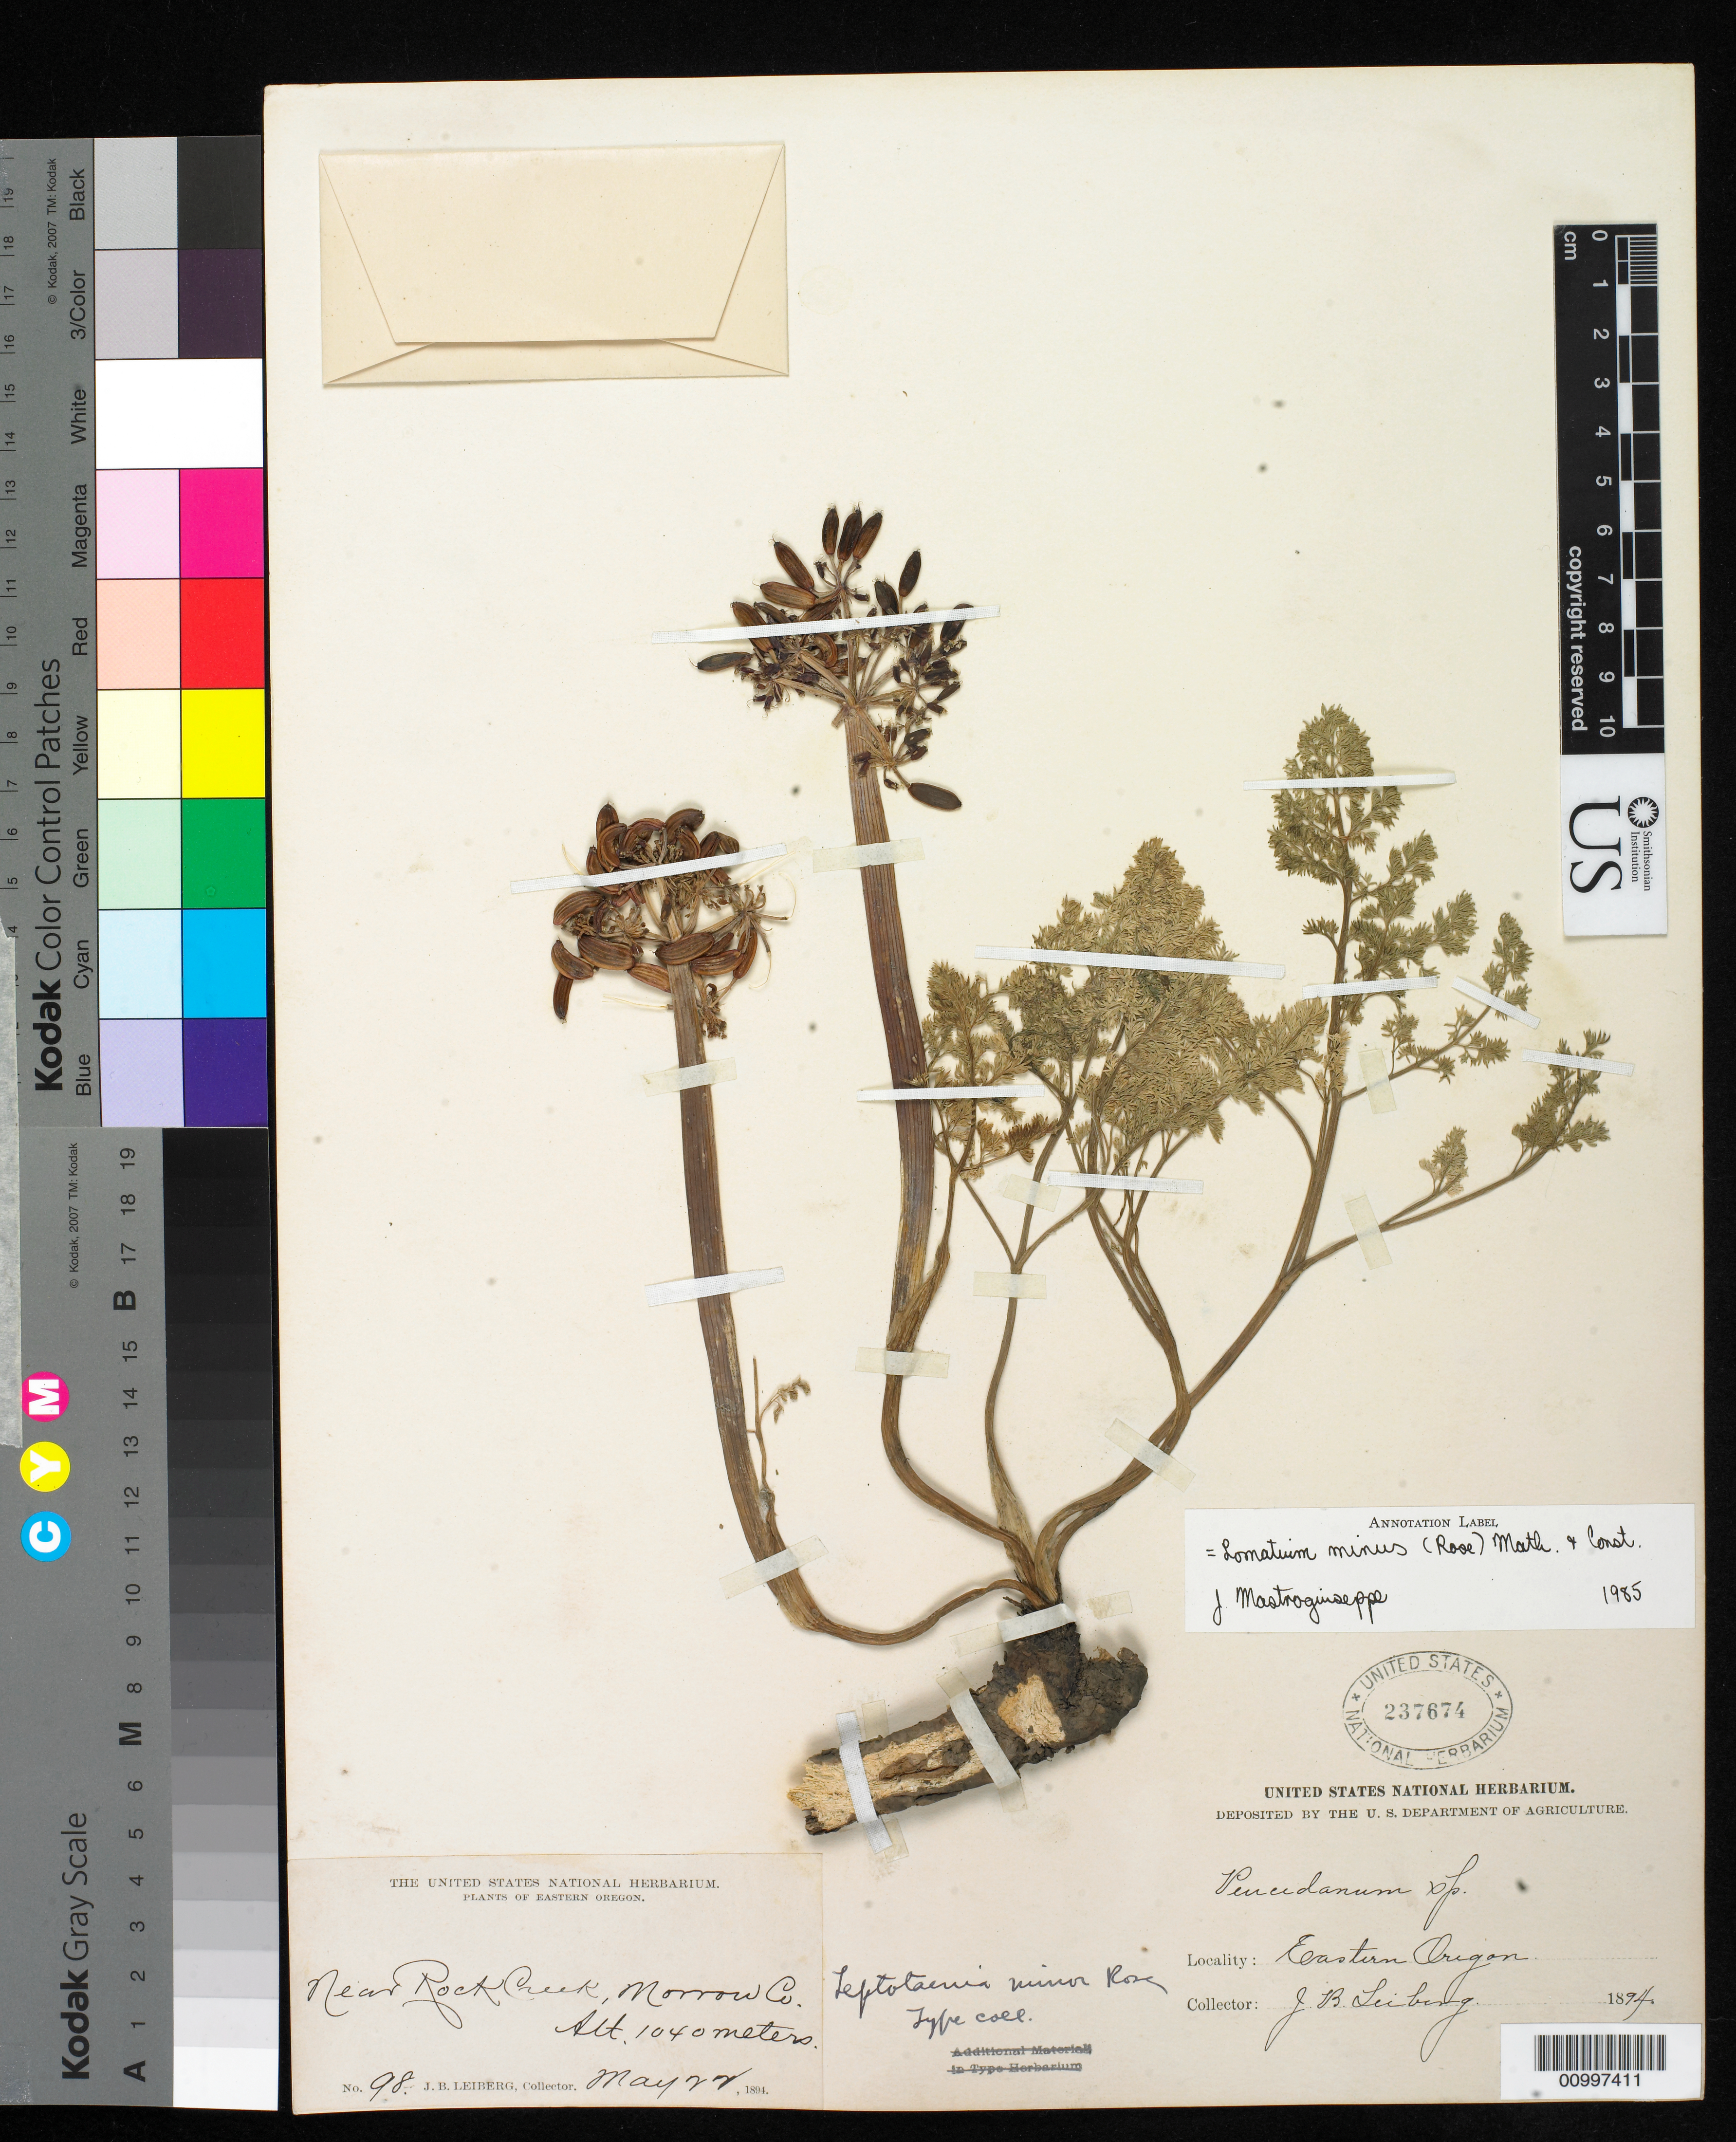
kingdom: Plantae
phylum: Tracheophyta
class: Magnoliopsida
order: Apiales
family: Apiaceae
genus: Leptotaenia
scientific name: Leptotaenia minor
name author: Rose ex Howell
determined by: Mastrogiuseppe, J.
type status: Possible Type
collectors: J. Leiberg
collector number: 98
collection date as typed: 22 May 1894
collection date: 1894-05-22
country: United States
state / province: Oregon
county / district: Morrow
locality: Near Rock Creek.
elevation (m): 1040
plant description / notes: Dubiously type material. Protologue: "Stony hillsides in the John Day country, Oregon".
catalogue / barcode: US 237674